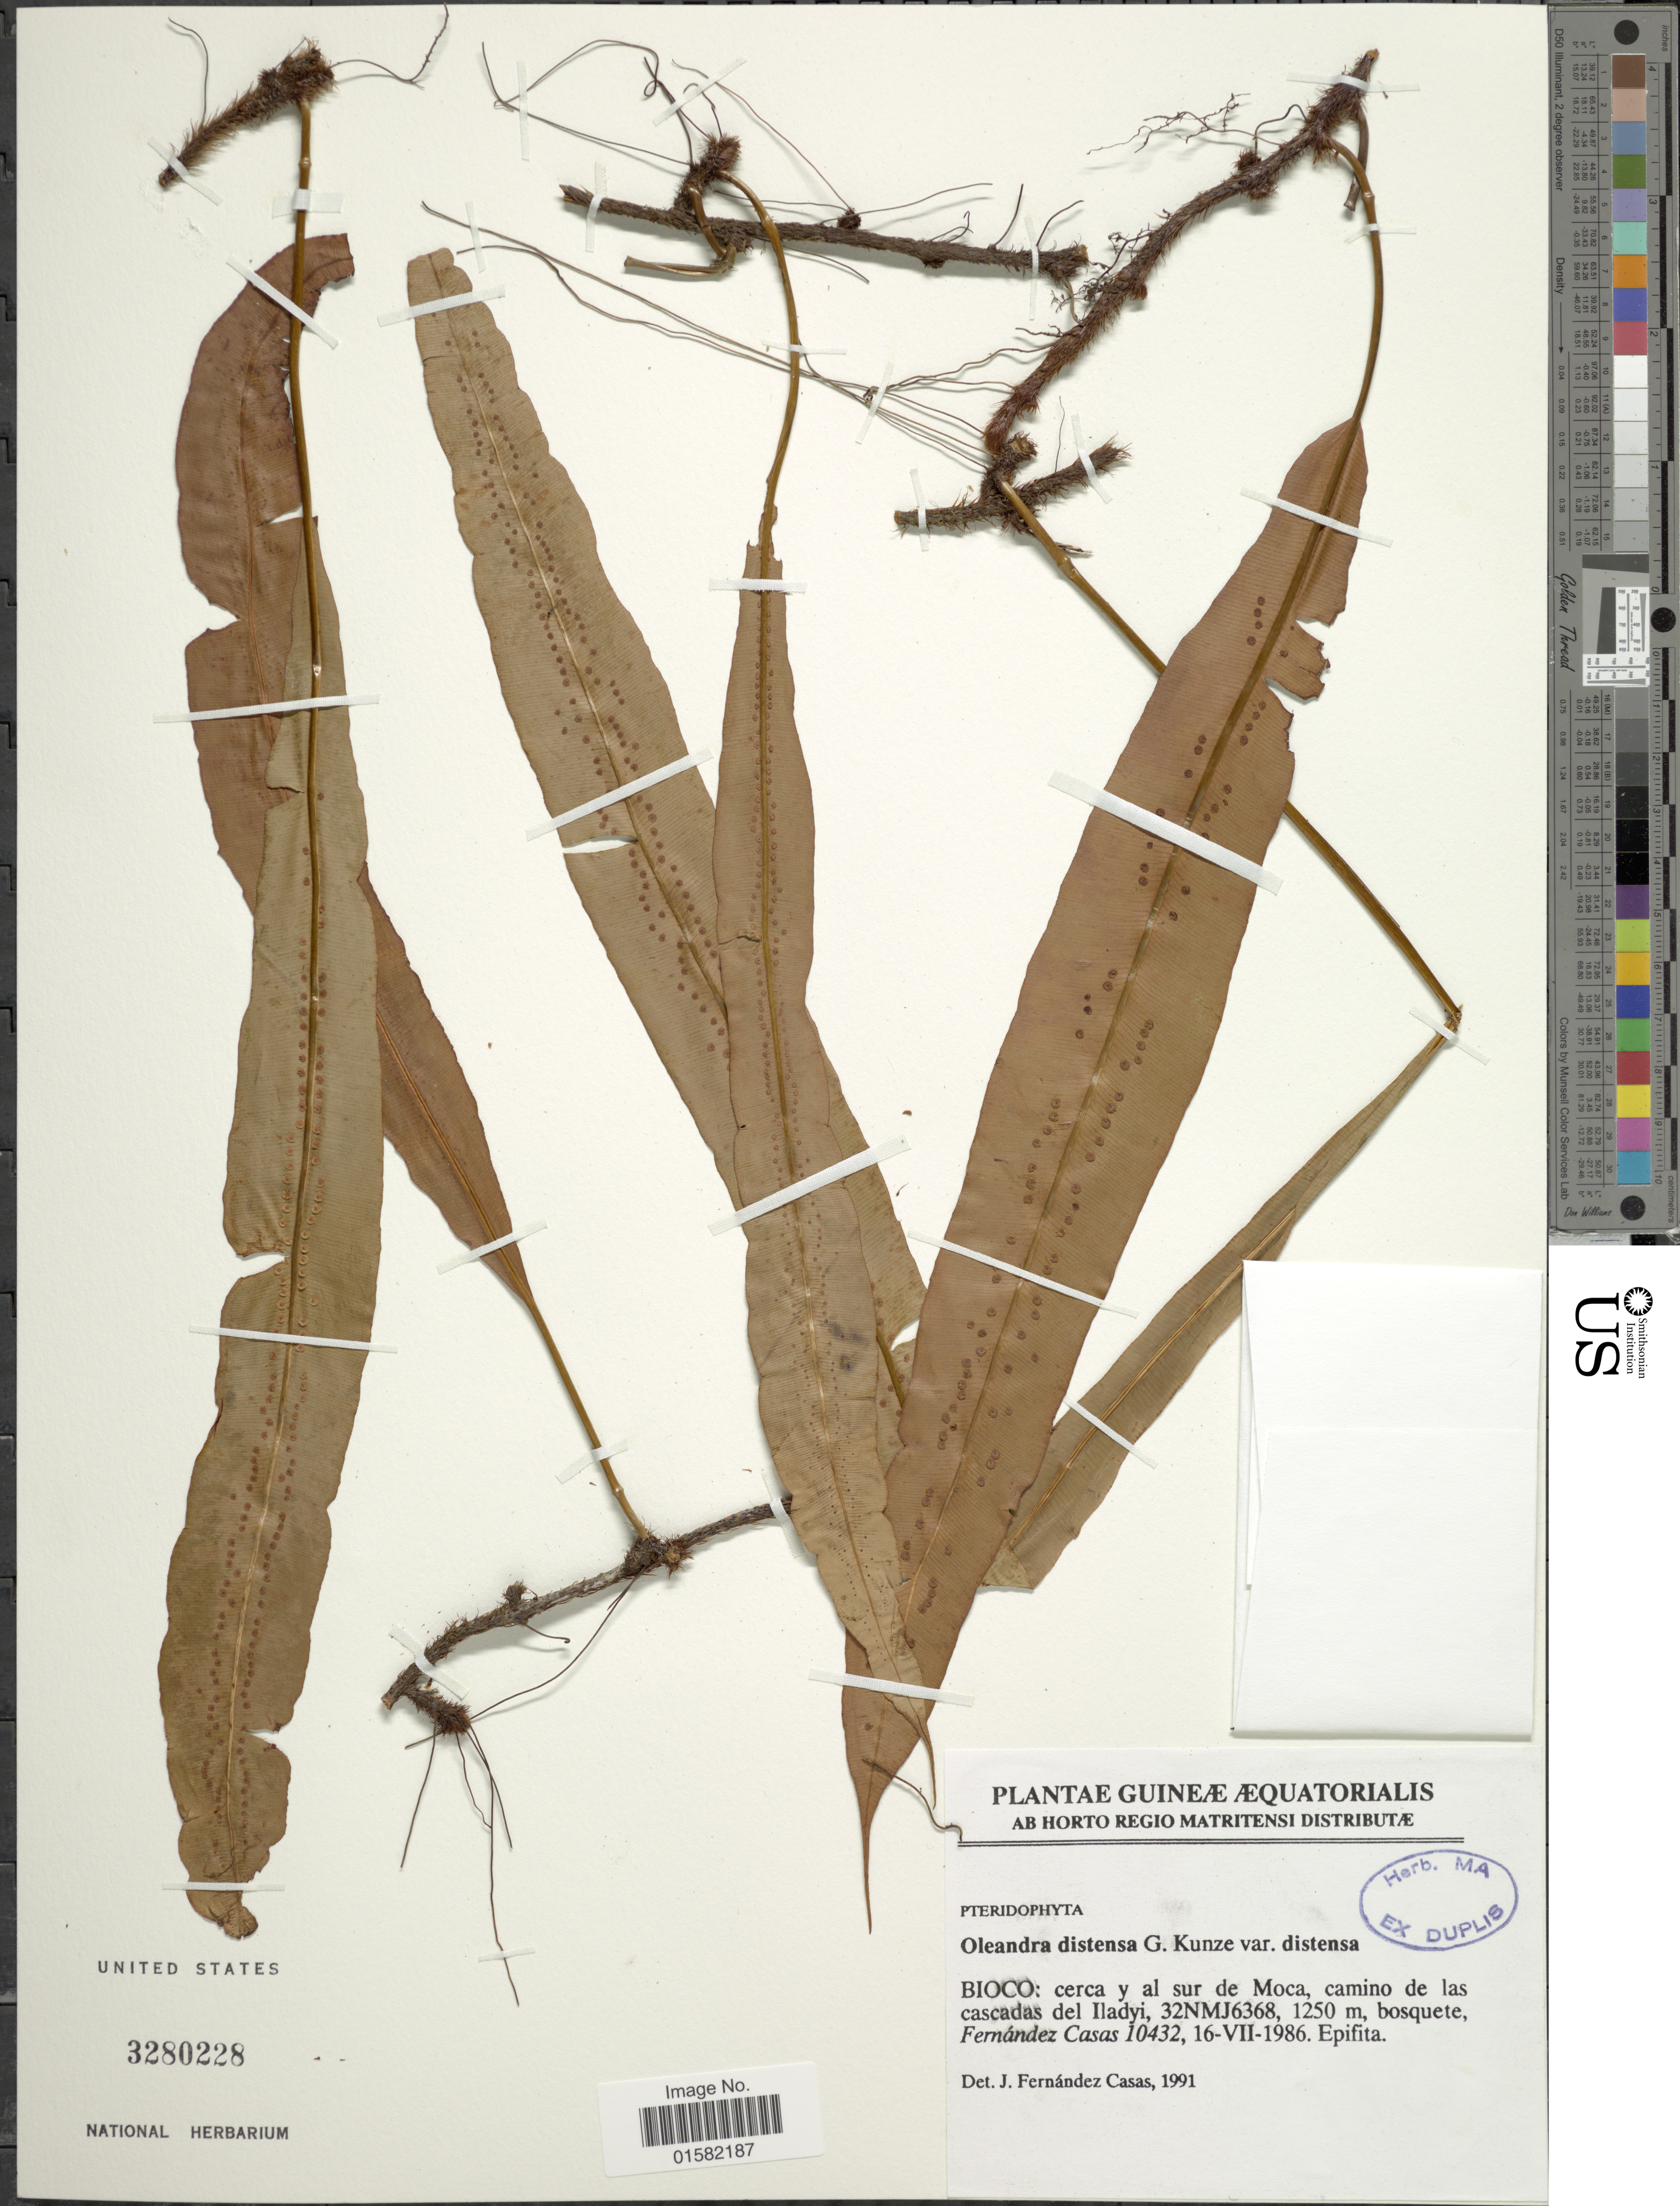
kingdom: Plantae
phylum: Tracheophyta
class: Polypodiopsida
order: Polypodiales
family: Oleandraceae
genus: Oleandra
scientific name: Oleandra articulata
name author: (Sw.) C. Presl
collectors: F. Casas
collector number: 10432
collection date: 1986-07-16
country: Equatorial Guinea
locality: Guineæ æquatorialis, Bioco: cerca y al sur de Moca, camino de las cascadas del Iladyi 32NMJ6368.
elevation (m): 1250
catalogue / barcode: US 3280228